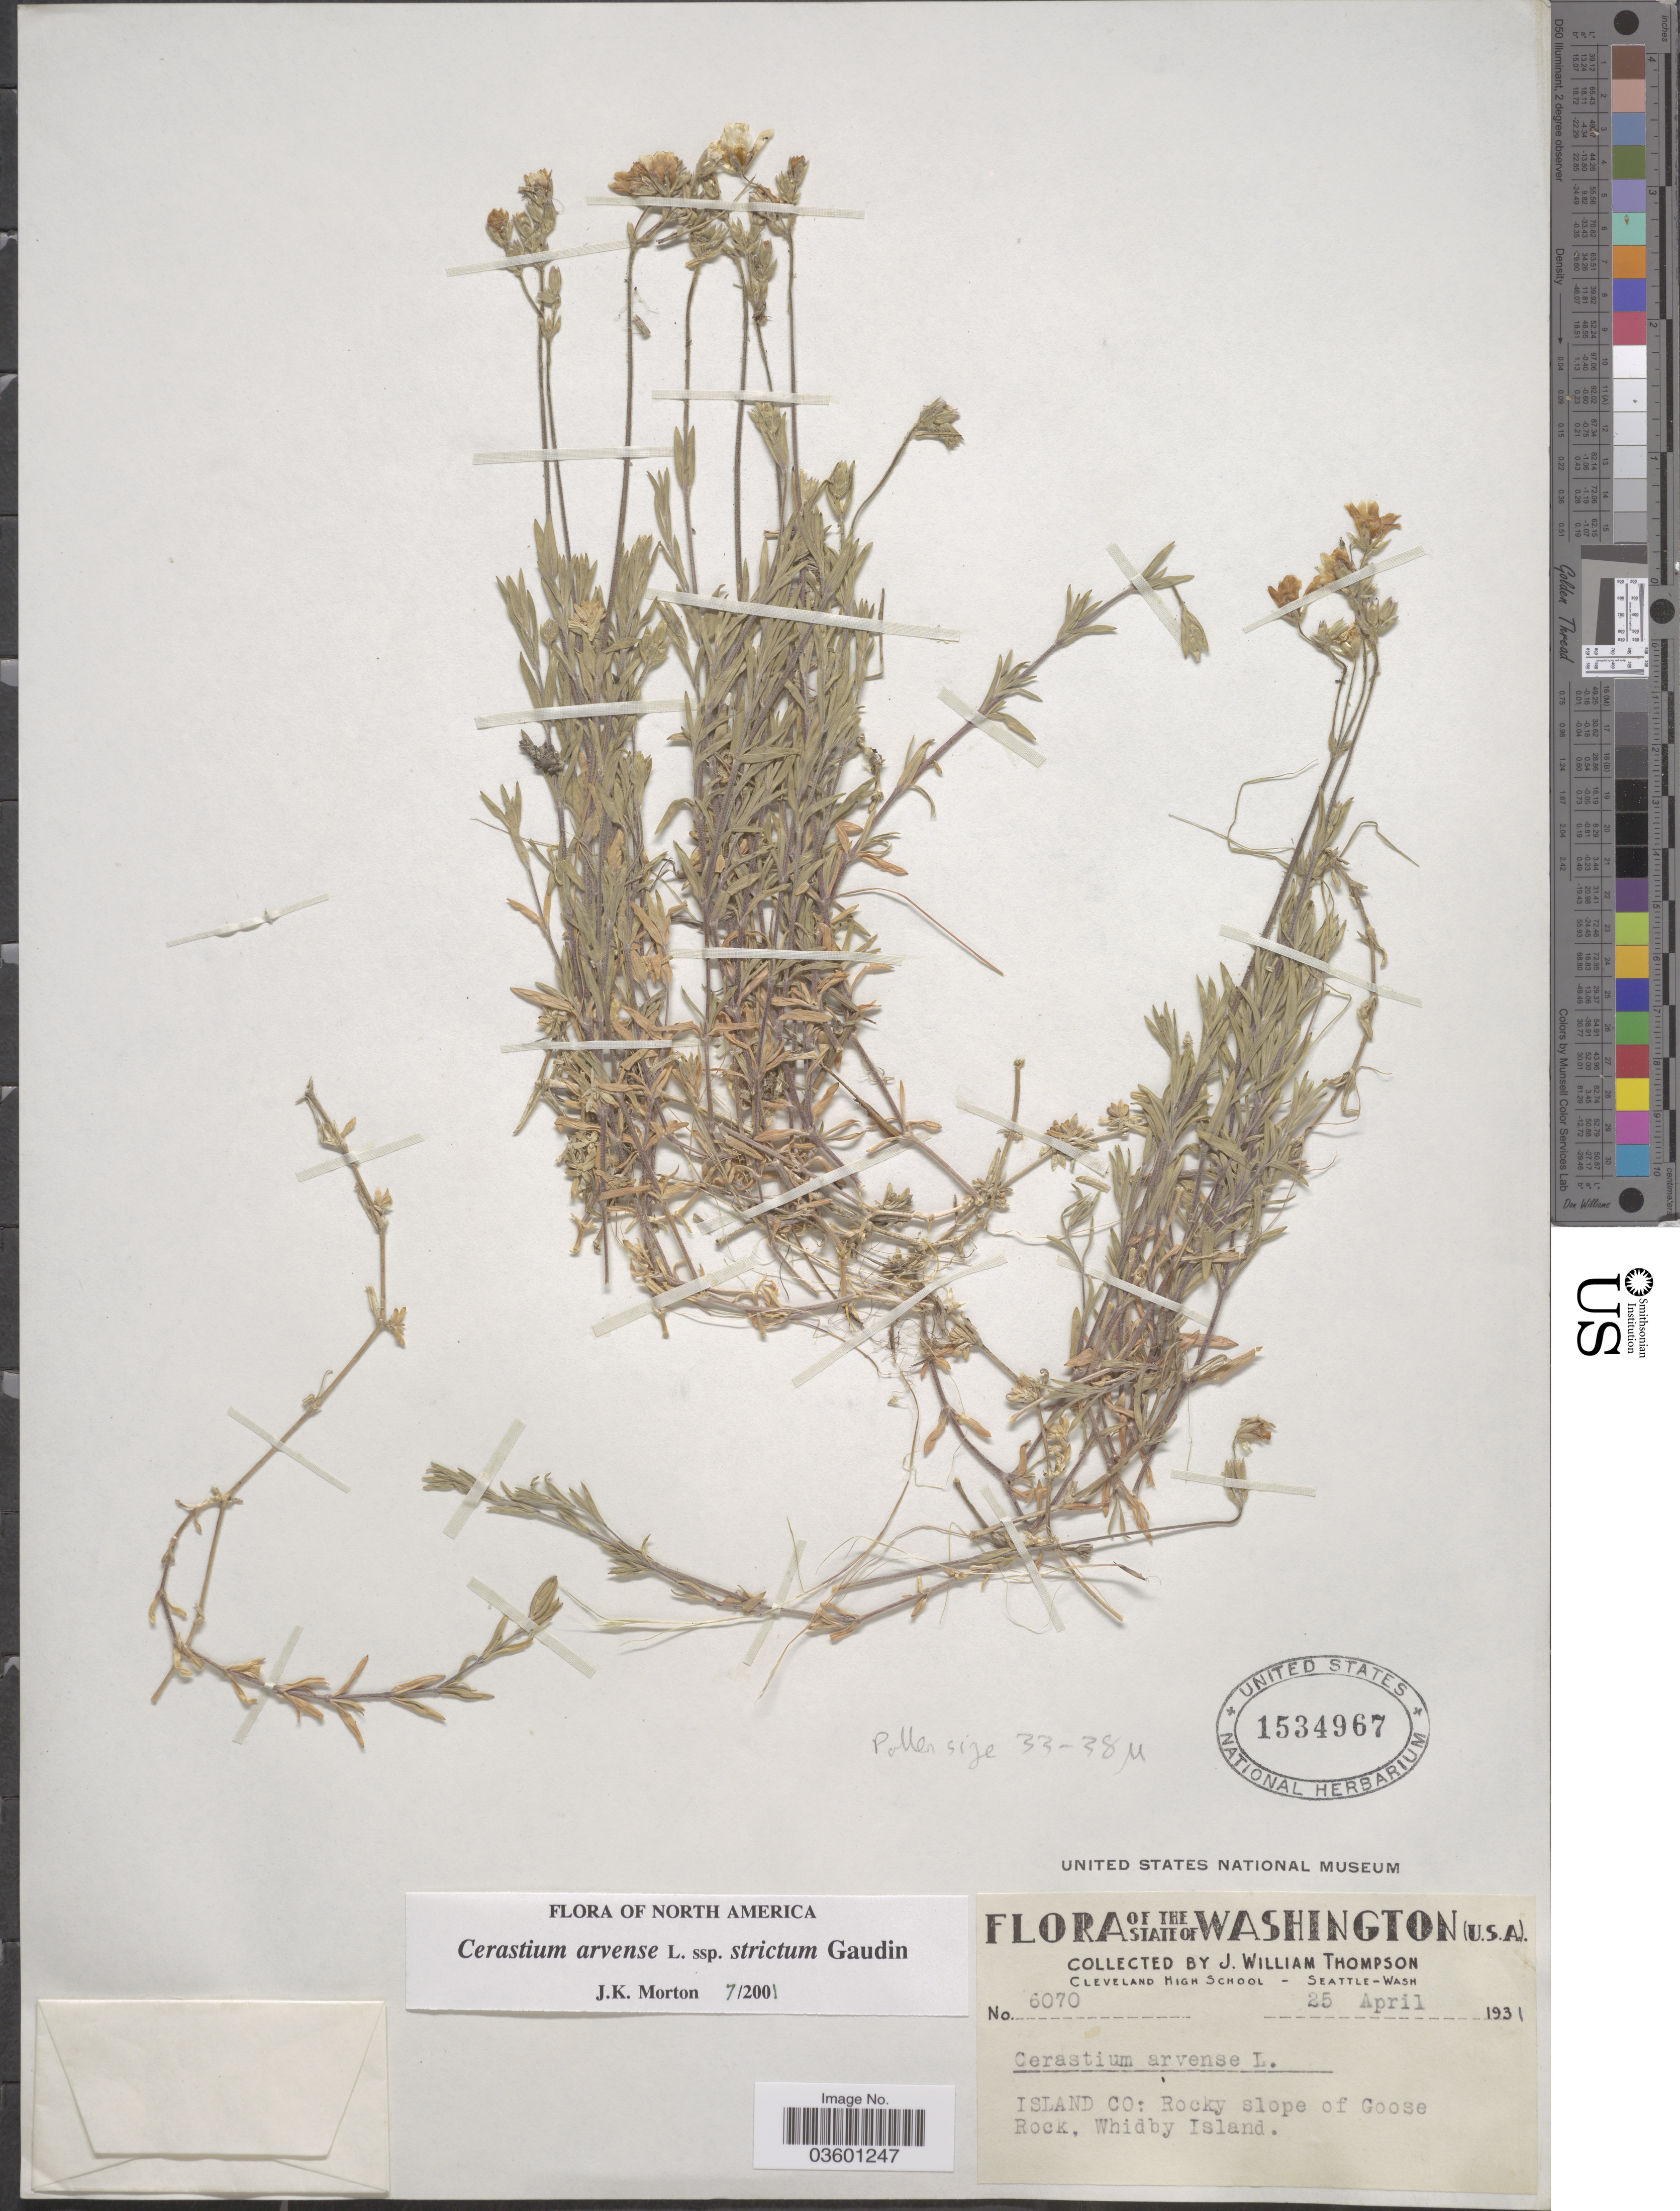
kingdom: Plantae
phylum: Tracheophyta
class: Magnoliopsida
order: Caryophyllales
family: Caryophyllaceae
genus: Cerastium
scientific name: Cerastium arvense subsp. strictum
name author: (L.) Ugborogho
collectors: J. W. Thompson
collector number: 6070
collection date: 1931-04-25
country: United States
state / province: Washington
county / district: Island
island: Whidbey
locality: Island Co: Rocky slope of Goose Rock. Whidby Island.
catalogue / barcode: US 1534967